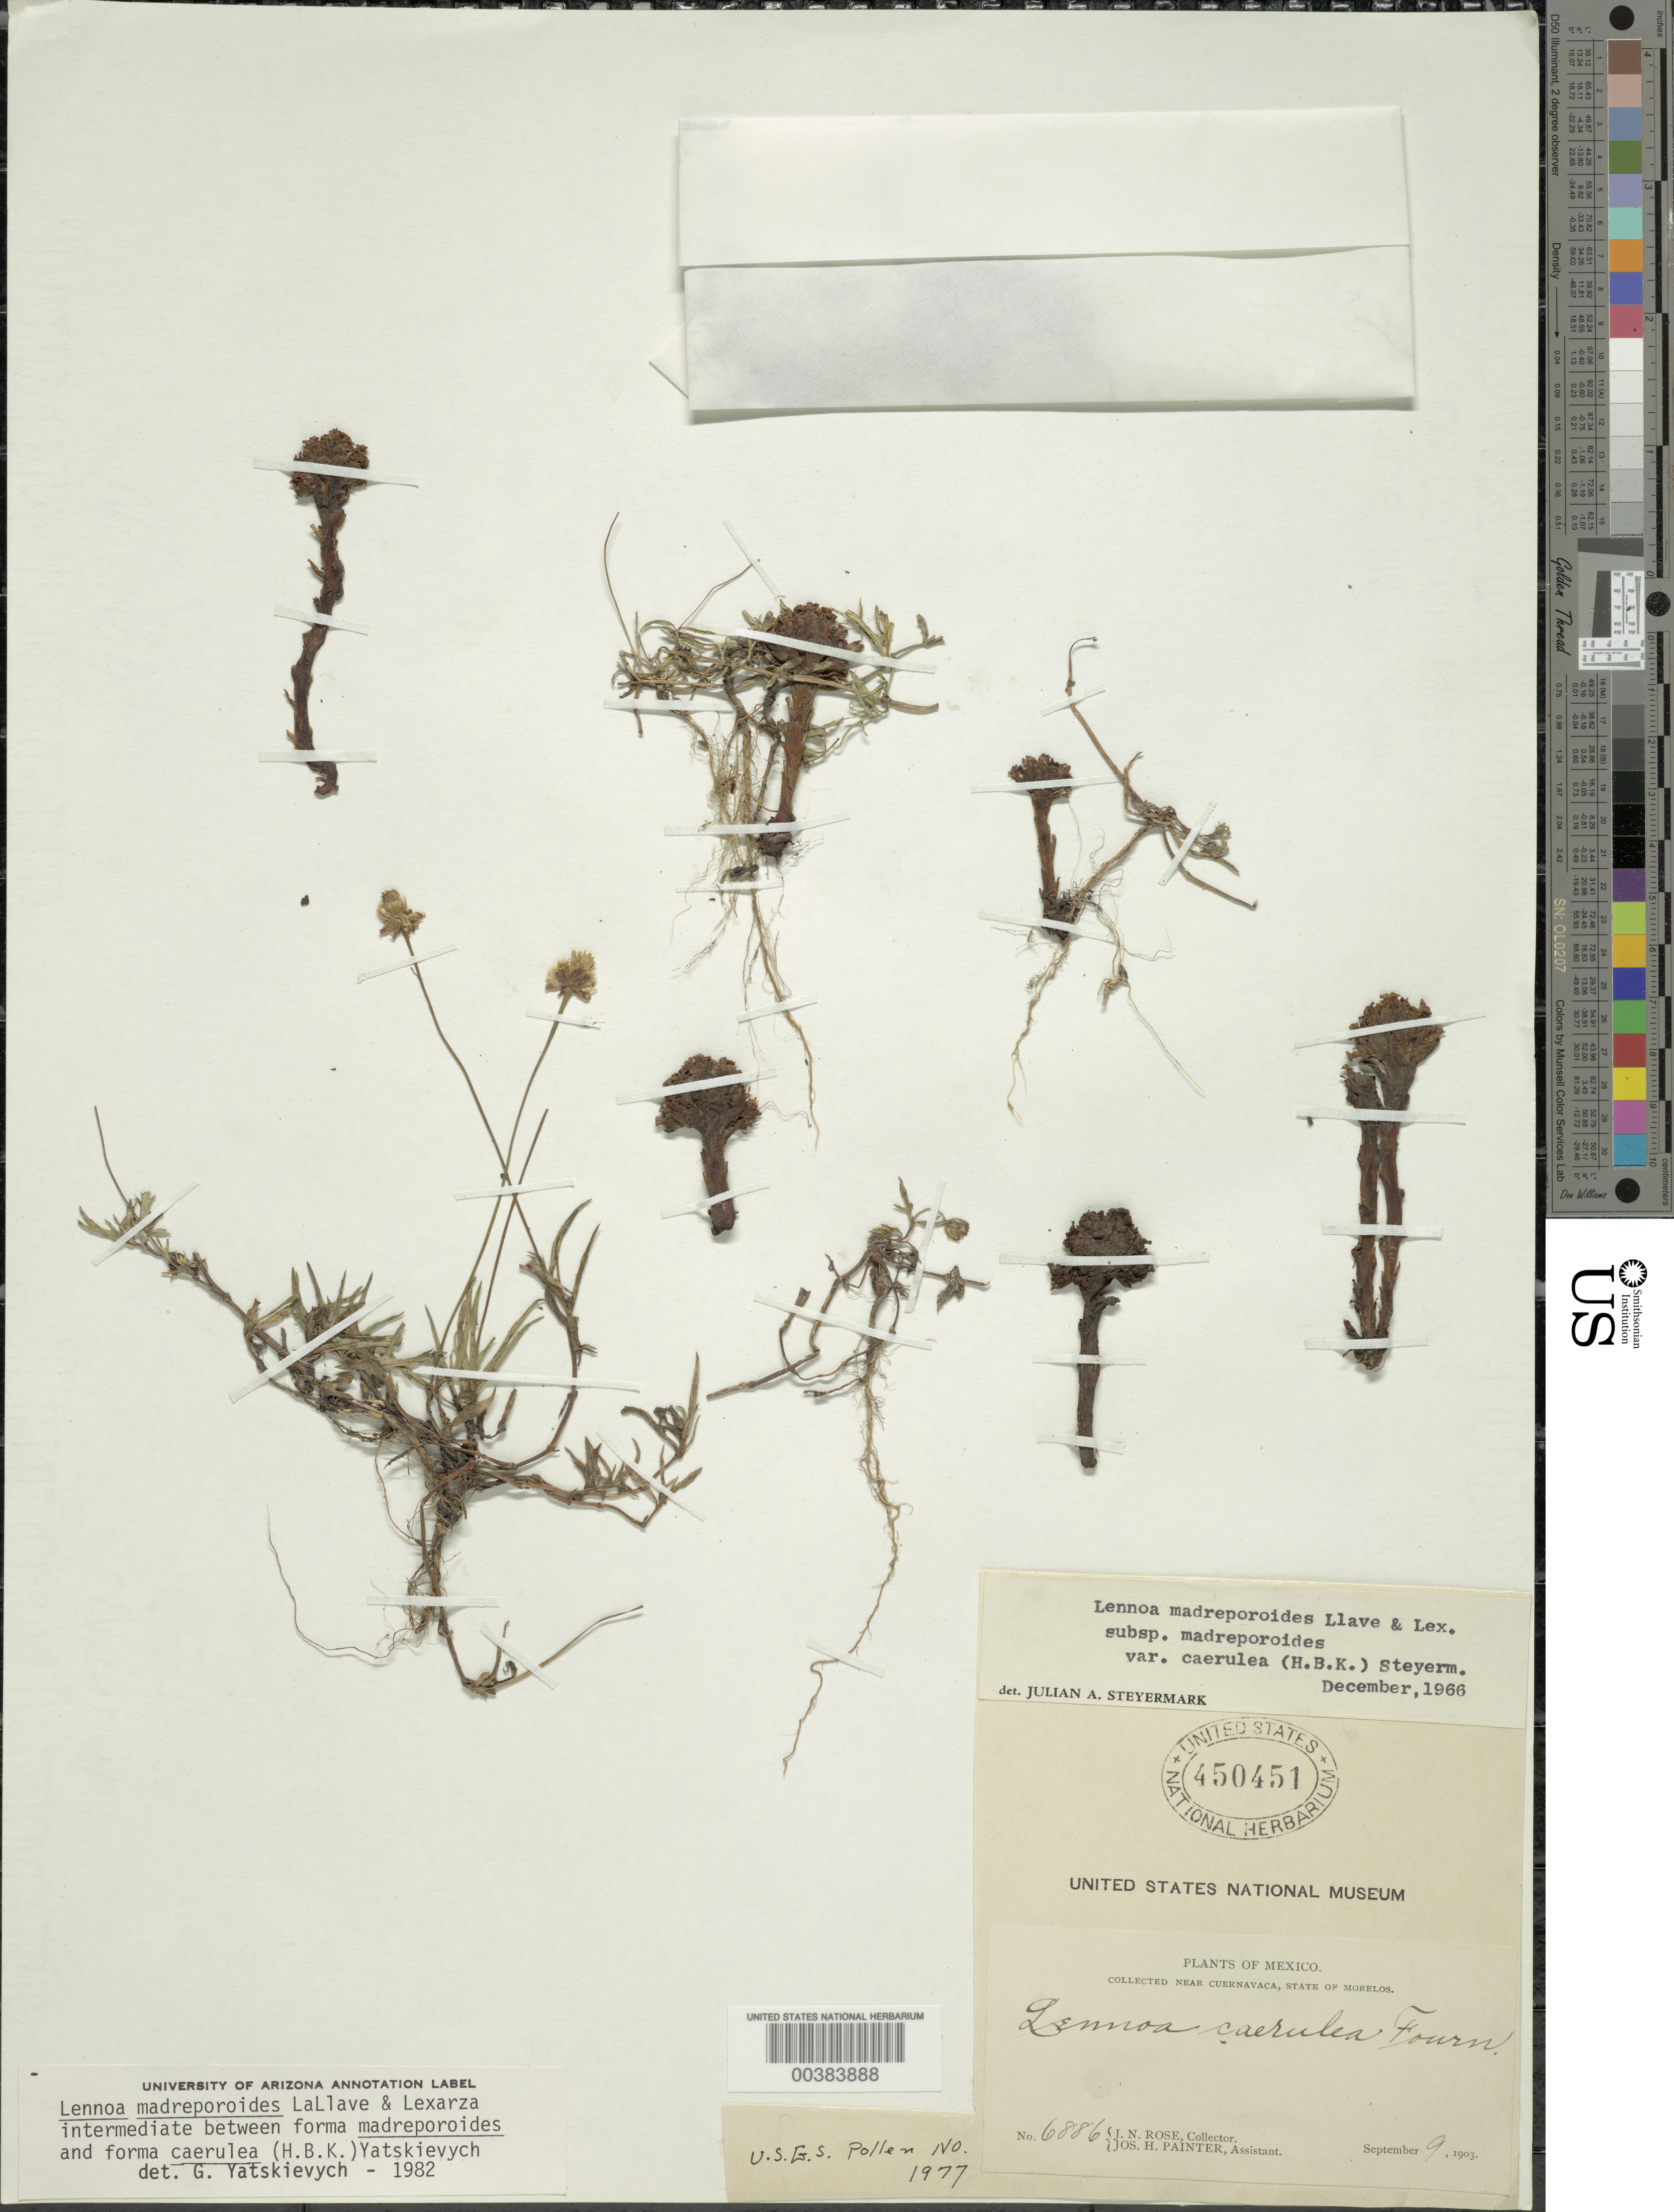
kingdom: Plantae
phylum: Tracheophyta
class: Magnoliopsida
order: Boraginales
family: Lennoaceae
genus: Lennoa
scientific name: Lennoa madreporoides f. madreporoides x L. madreporoides f. caerulea (Kunth) Yatsk.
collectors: J. N. Rose & J. H. Painter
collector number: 6886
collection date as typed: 09 Sep 1903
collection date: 1903-09-09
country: Mexico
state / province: Morelos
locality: Near Cuernavaca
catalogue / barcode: US 450451